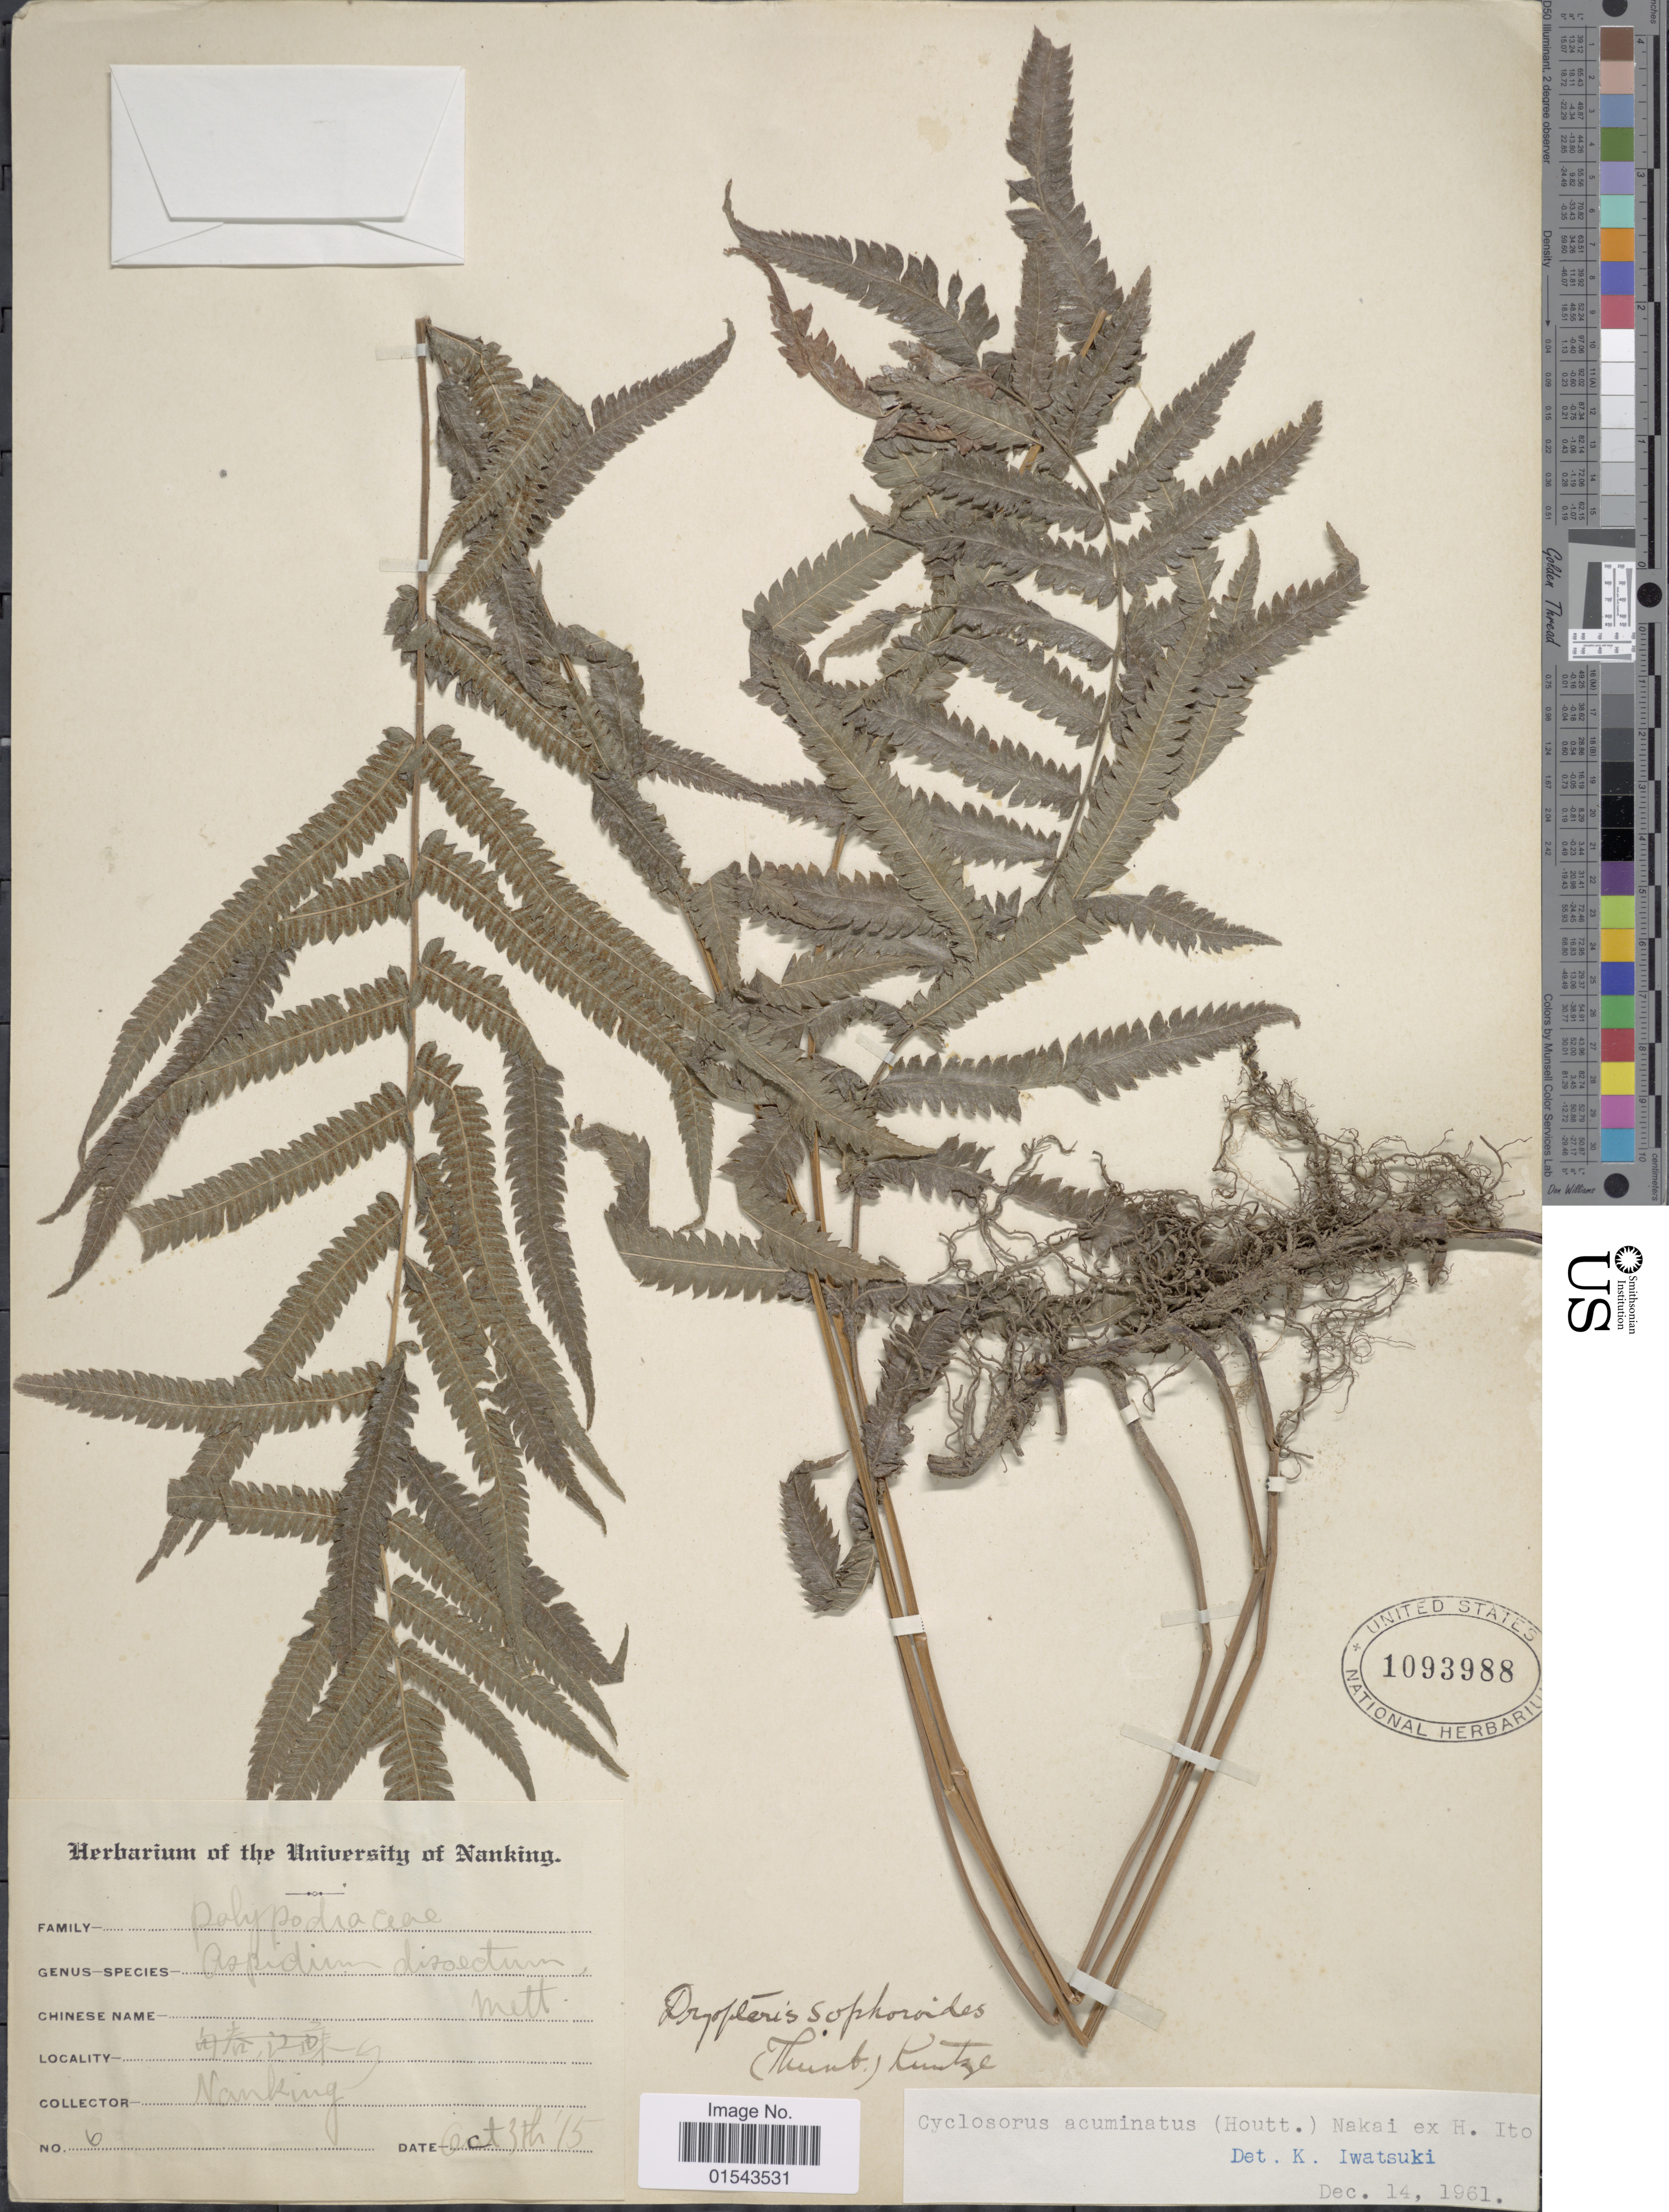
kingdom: Plantae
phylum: Tracheophyta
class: Polypodiopsida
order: Polypodiales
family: Thelypteridaceae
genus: Christella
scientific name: Christella acuminata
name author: (Houtt.) H. Lév.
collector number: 6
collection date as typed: Transcribed d/m/y: 3/10/15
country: China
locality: Nanking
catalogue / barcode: US 1093988